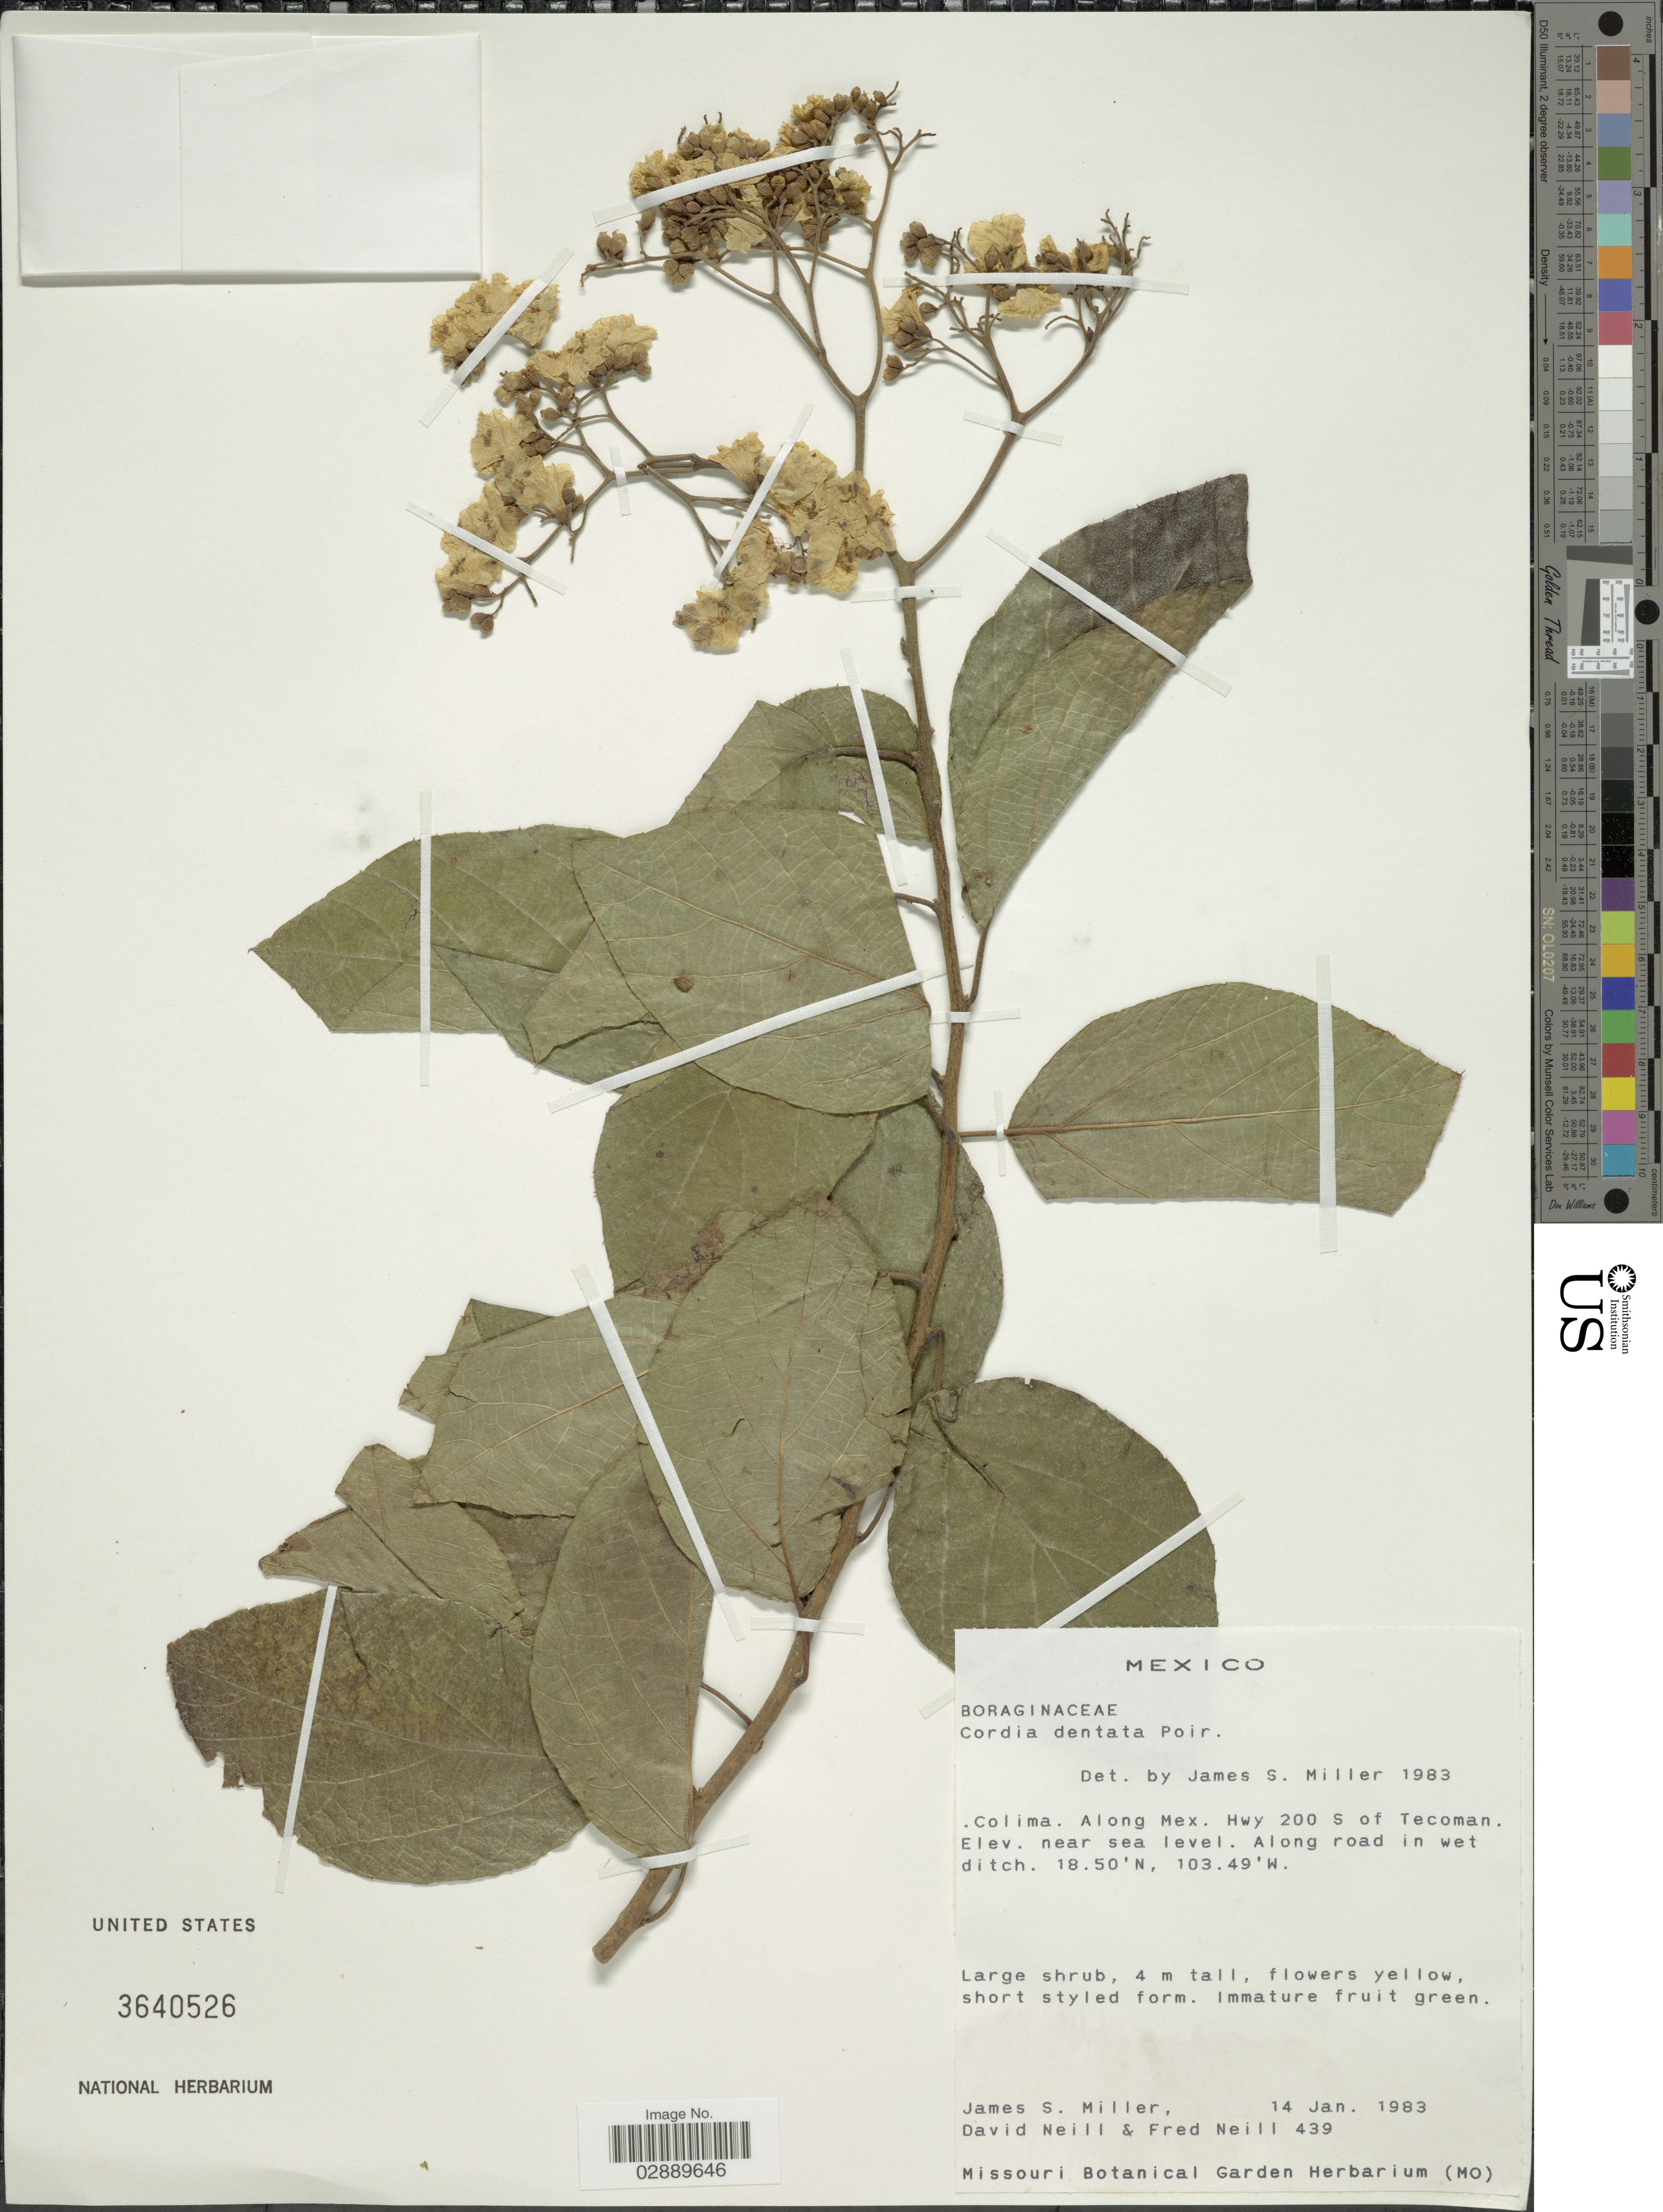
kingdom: Plantae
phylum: Tracheophyta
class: Magnoliopsida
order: Boraginales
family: Cordiaceae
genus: Cordia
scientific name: Cordia dentata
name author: Poir.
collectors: J. S. Miller, D. A. Neill & F. Neill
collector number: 439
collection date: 1983-01-14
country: Mexico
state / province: Colima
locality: Along Mex. Hwy 200 S of Tecoman.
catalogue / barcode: US 3640526